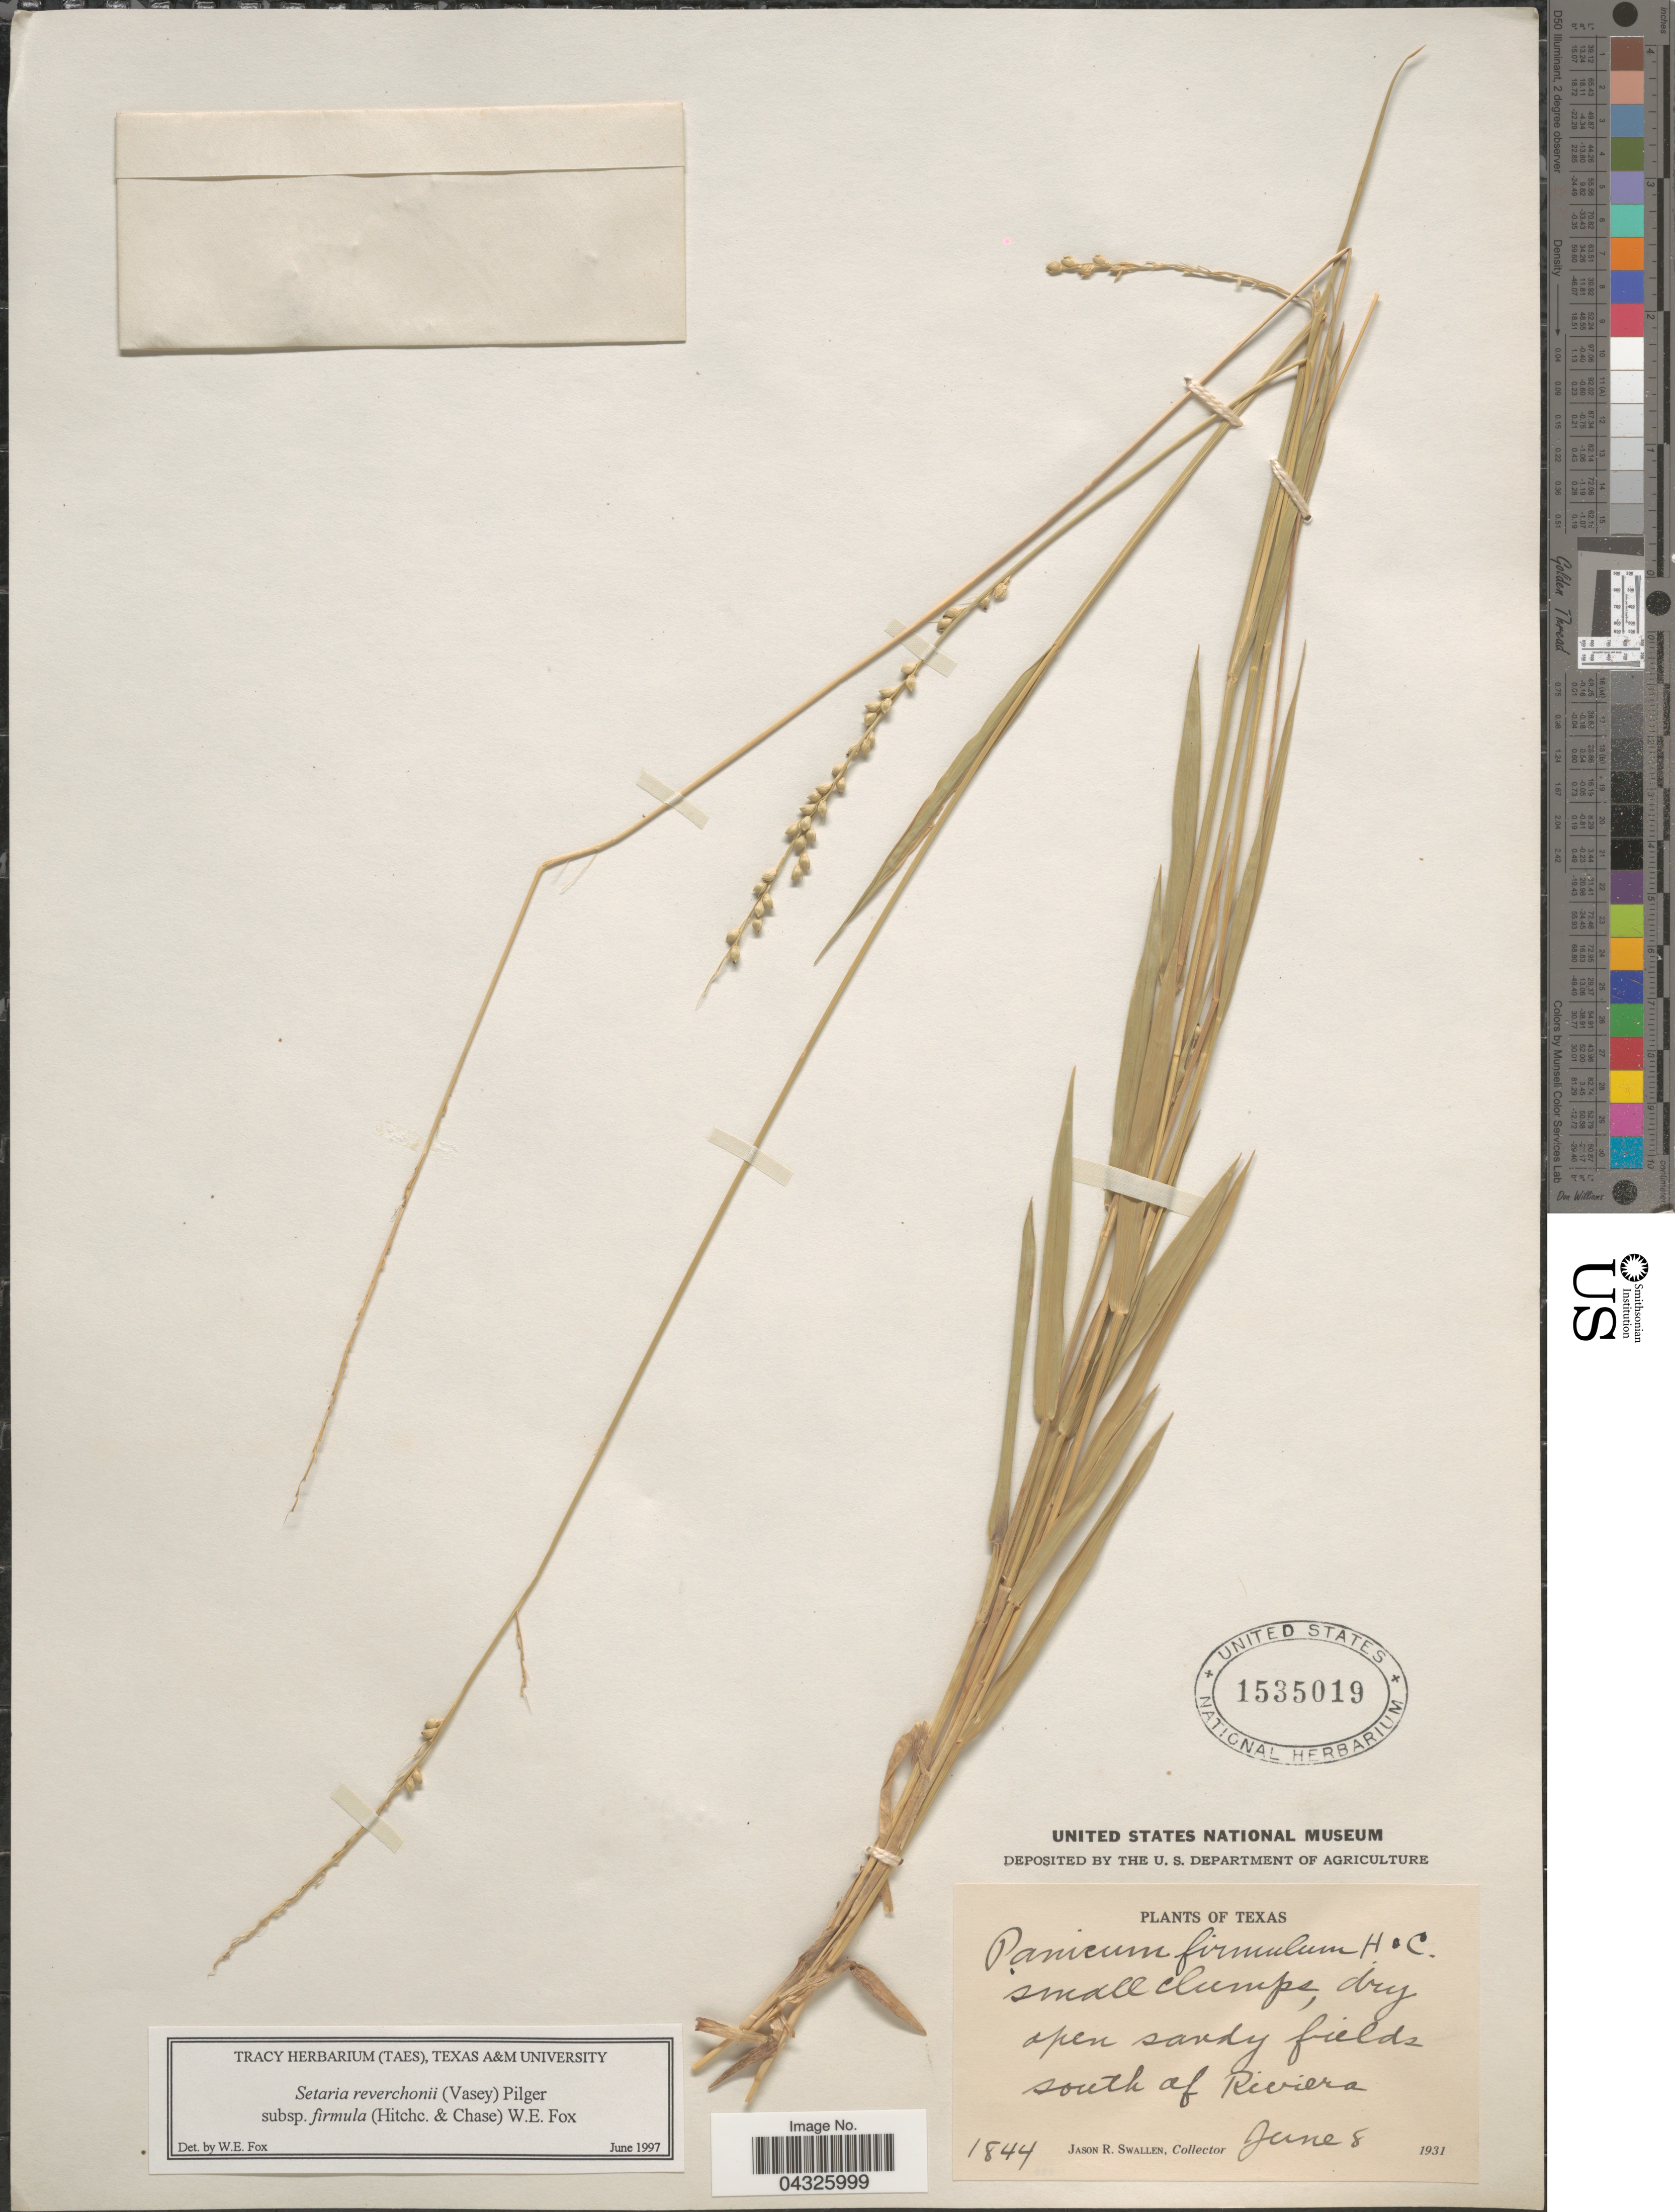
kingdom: Plantae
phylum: Tracheophyta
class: Liliopsida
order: Poales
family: Poaceae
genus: Setaria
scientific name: Setaria reverchonii subsp. firmula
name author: (Hitchc. & Chase) W.E. Fox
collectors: J. R. Swallen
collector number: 1844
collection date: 1931-06-08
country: United States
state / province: Texas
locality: South of Riviera.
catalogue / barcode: US 1535019